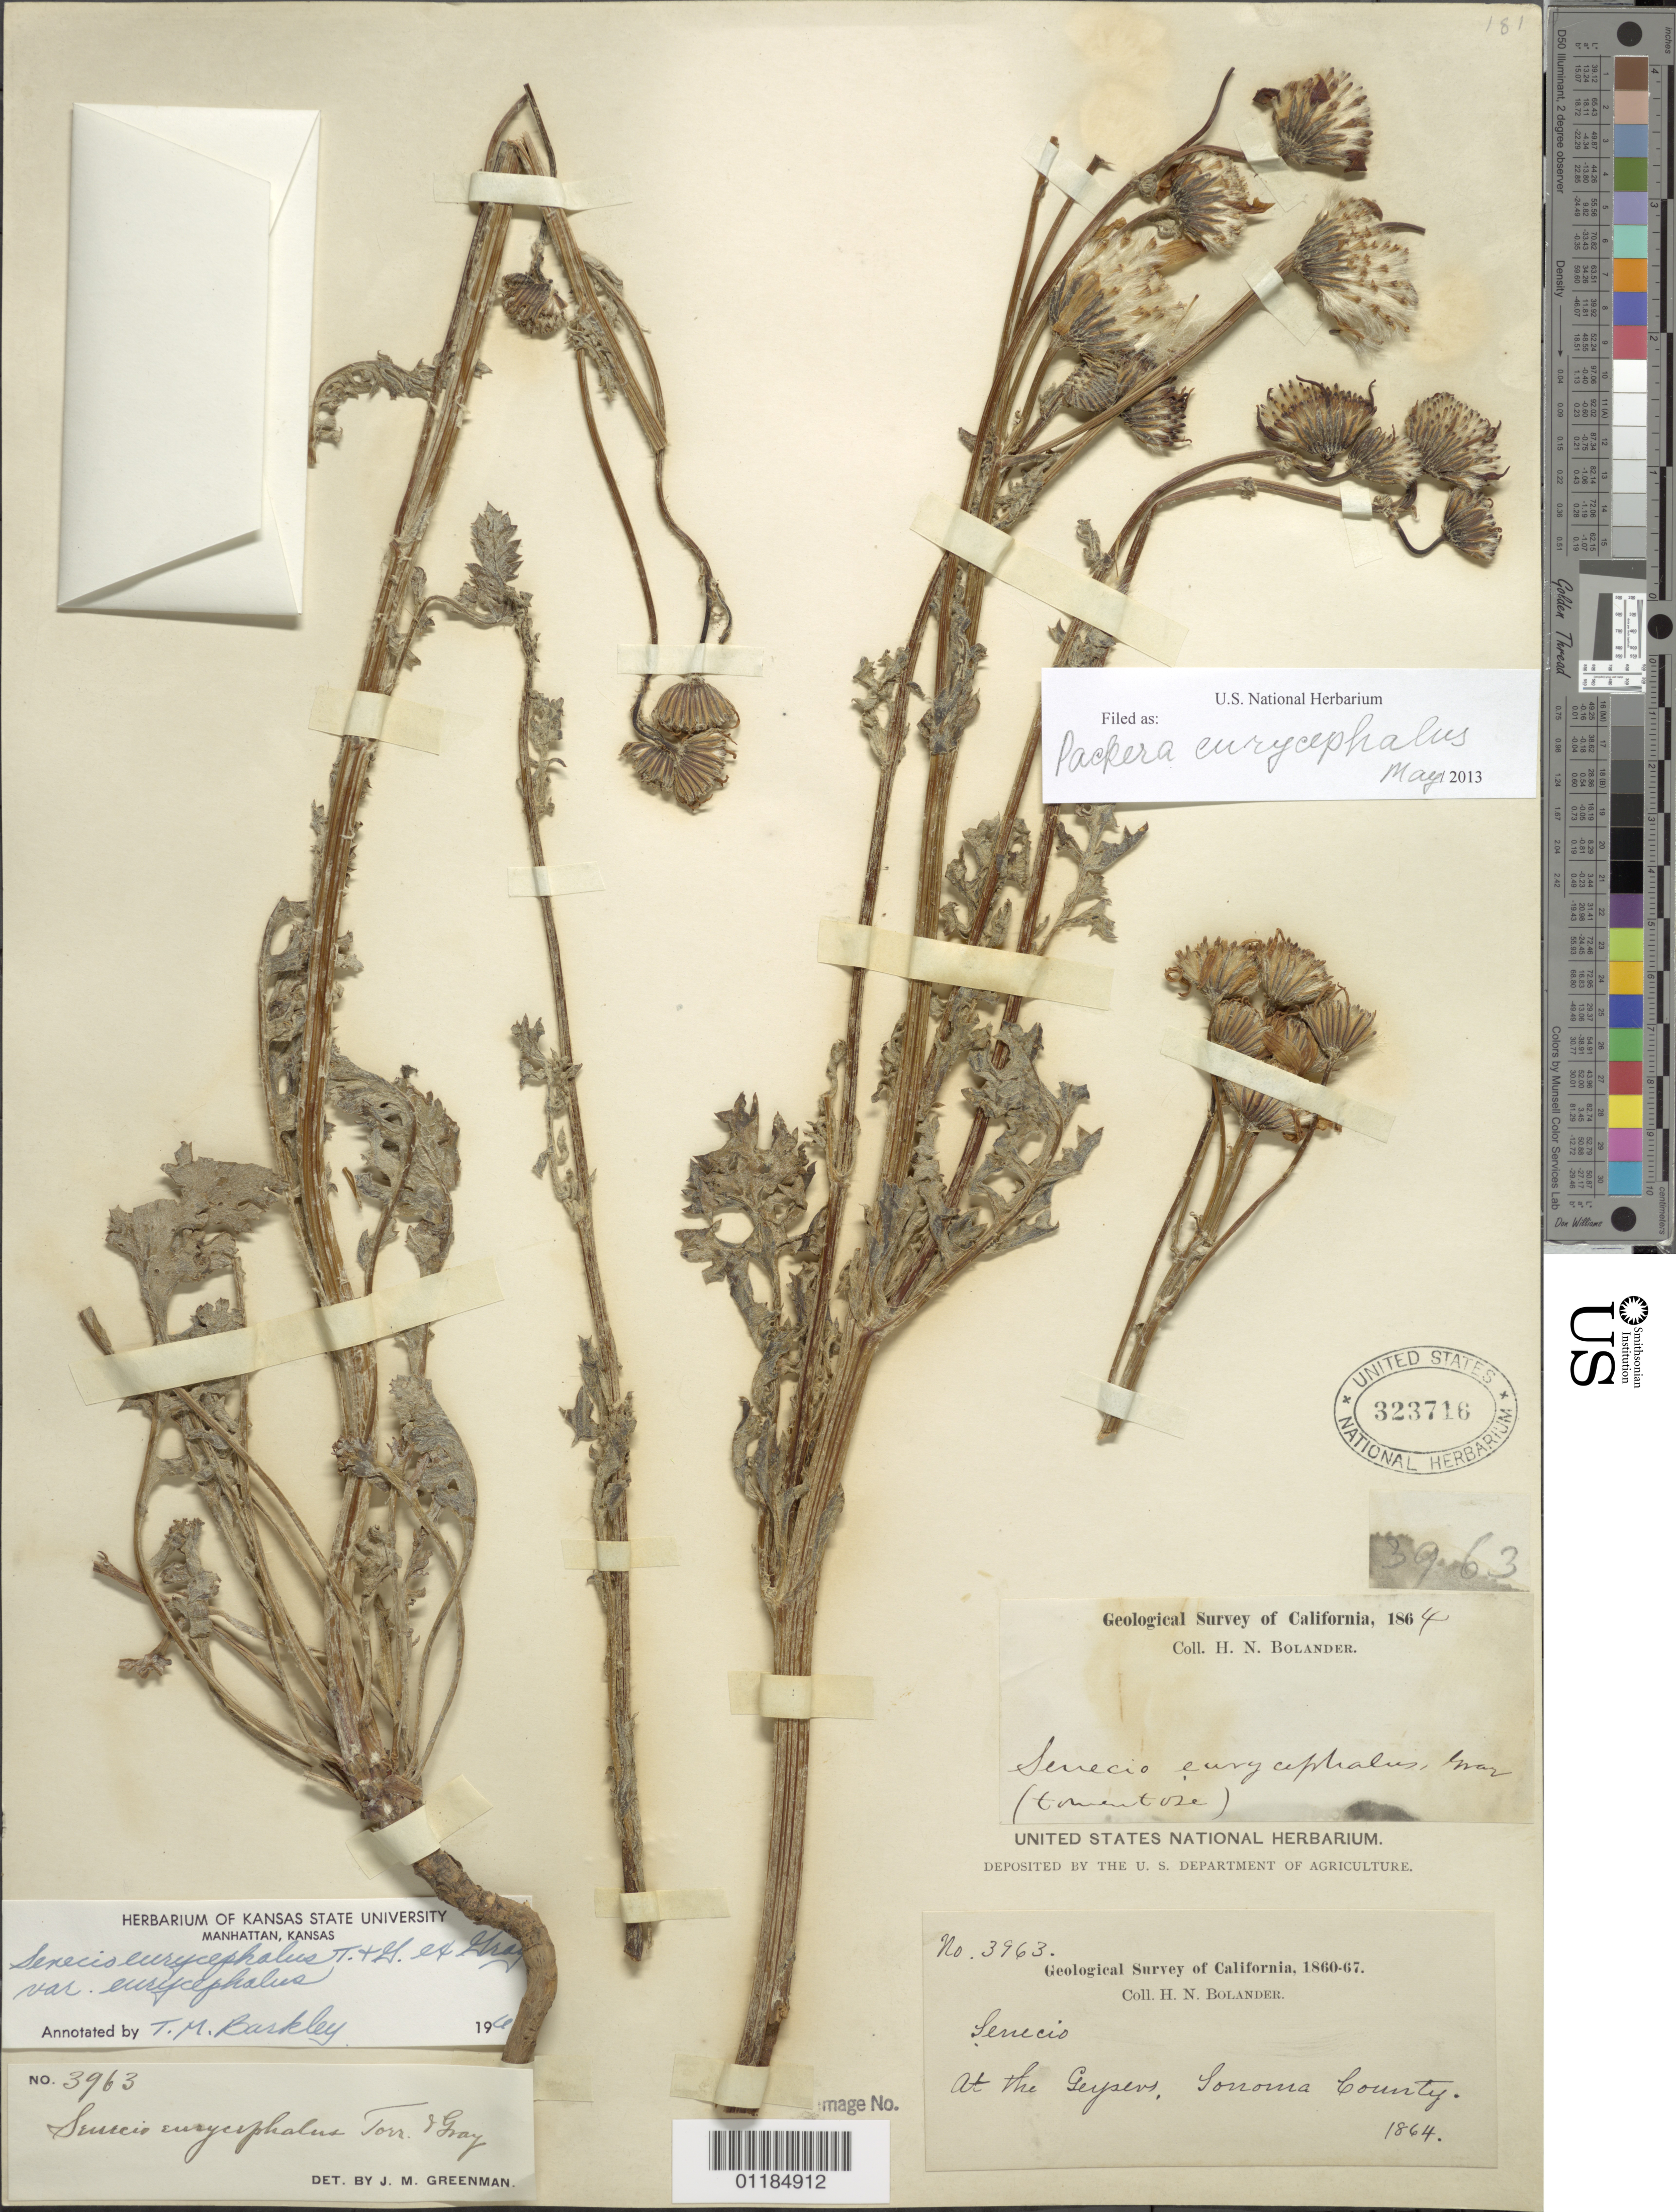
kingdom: Plantae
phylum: Tracheophyta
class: Magnoliopsida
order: Asterales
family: Asteraceae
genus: Packera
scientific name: Packera eurycephala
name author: (Torr. & A. Gray) W.A. Weber & Á. Löve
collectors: H. Bolander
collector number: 3963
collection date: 1864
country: United States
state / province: California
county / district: Sonoma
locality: At the Geysers.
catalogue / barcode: US 323716